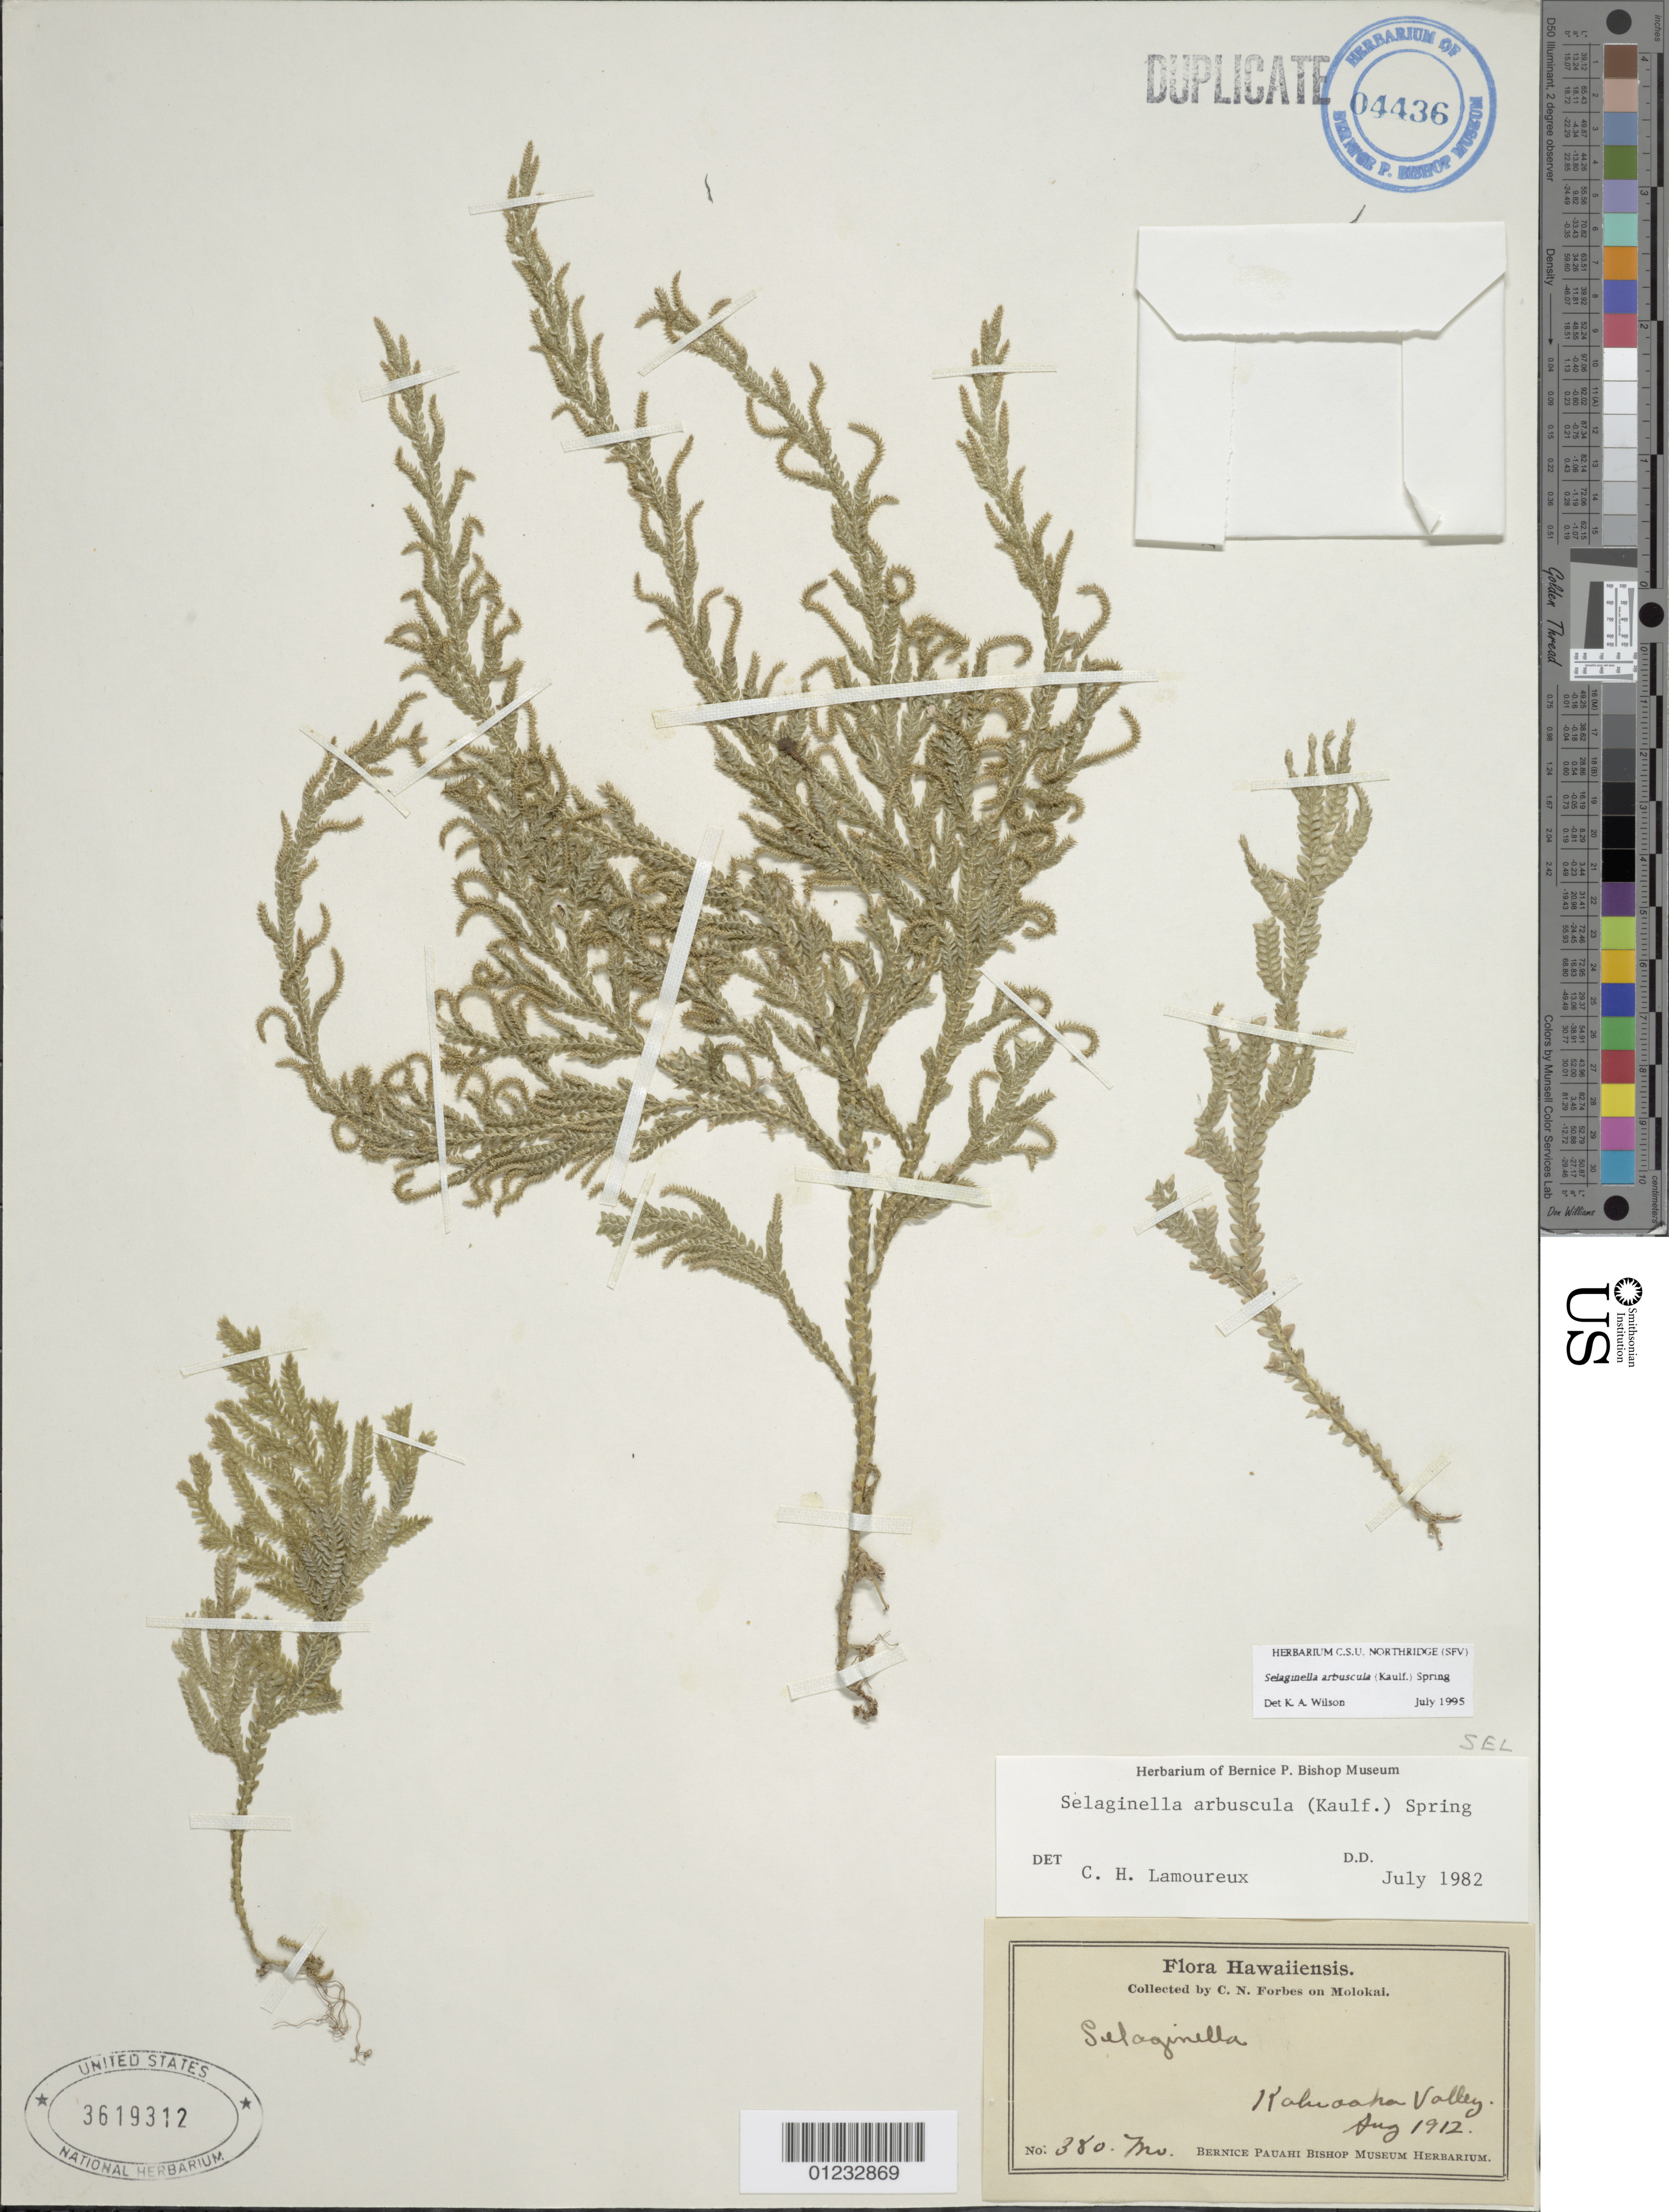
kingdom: Plantae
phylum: Tracheophyta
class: Lycopodiopsida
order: Selaginellales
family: Selaginellaceae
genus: Selaginella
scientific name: Selaginella arbuscula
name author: (Kualf.) Spring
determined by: Wilson, K. A.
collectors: C. N. Forbes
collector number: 380.Mo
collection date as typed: Aug 1912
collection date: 1912-08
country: United States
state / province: Hawaii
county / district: Maui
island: Moloka'i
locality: Kaluaaha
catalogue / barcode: US 3619312